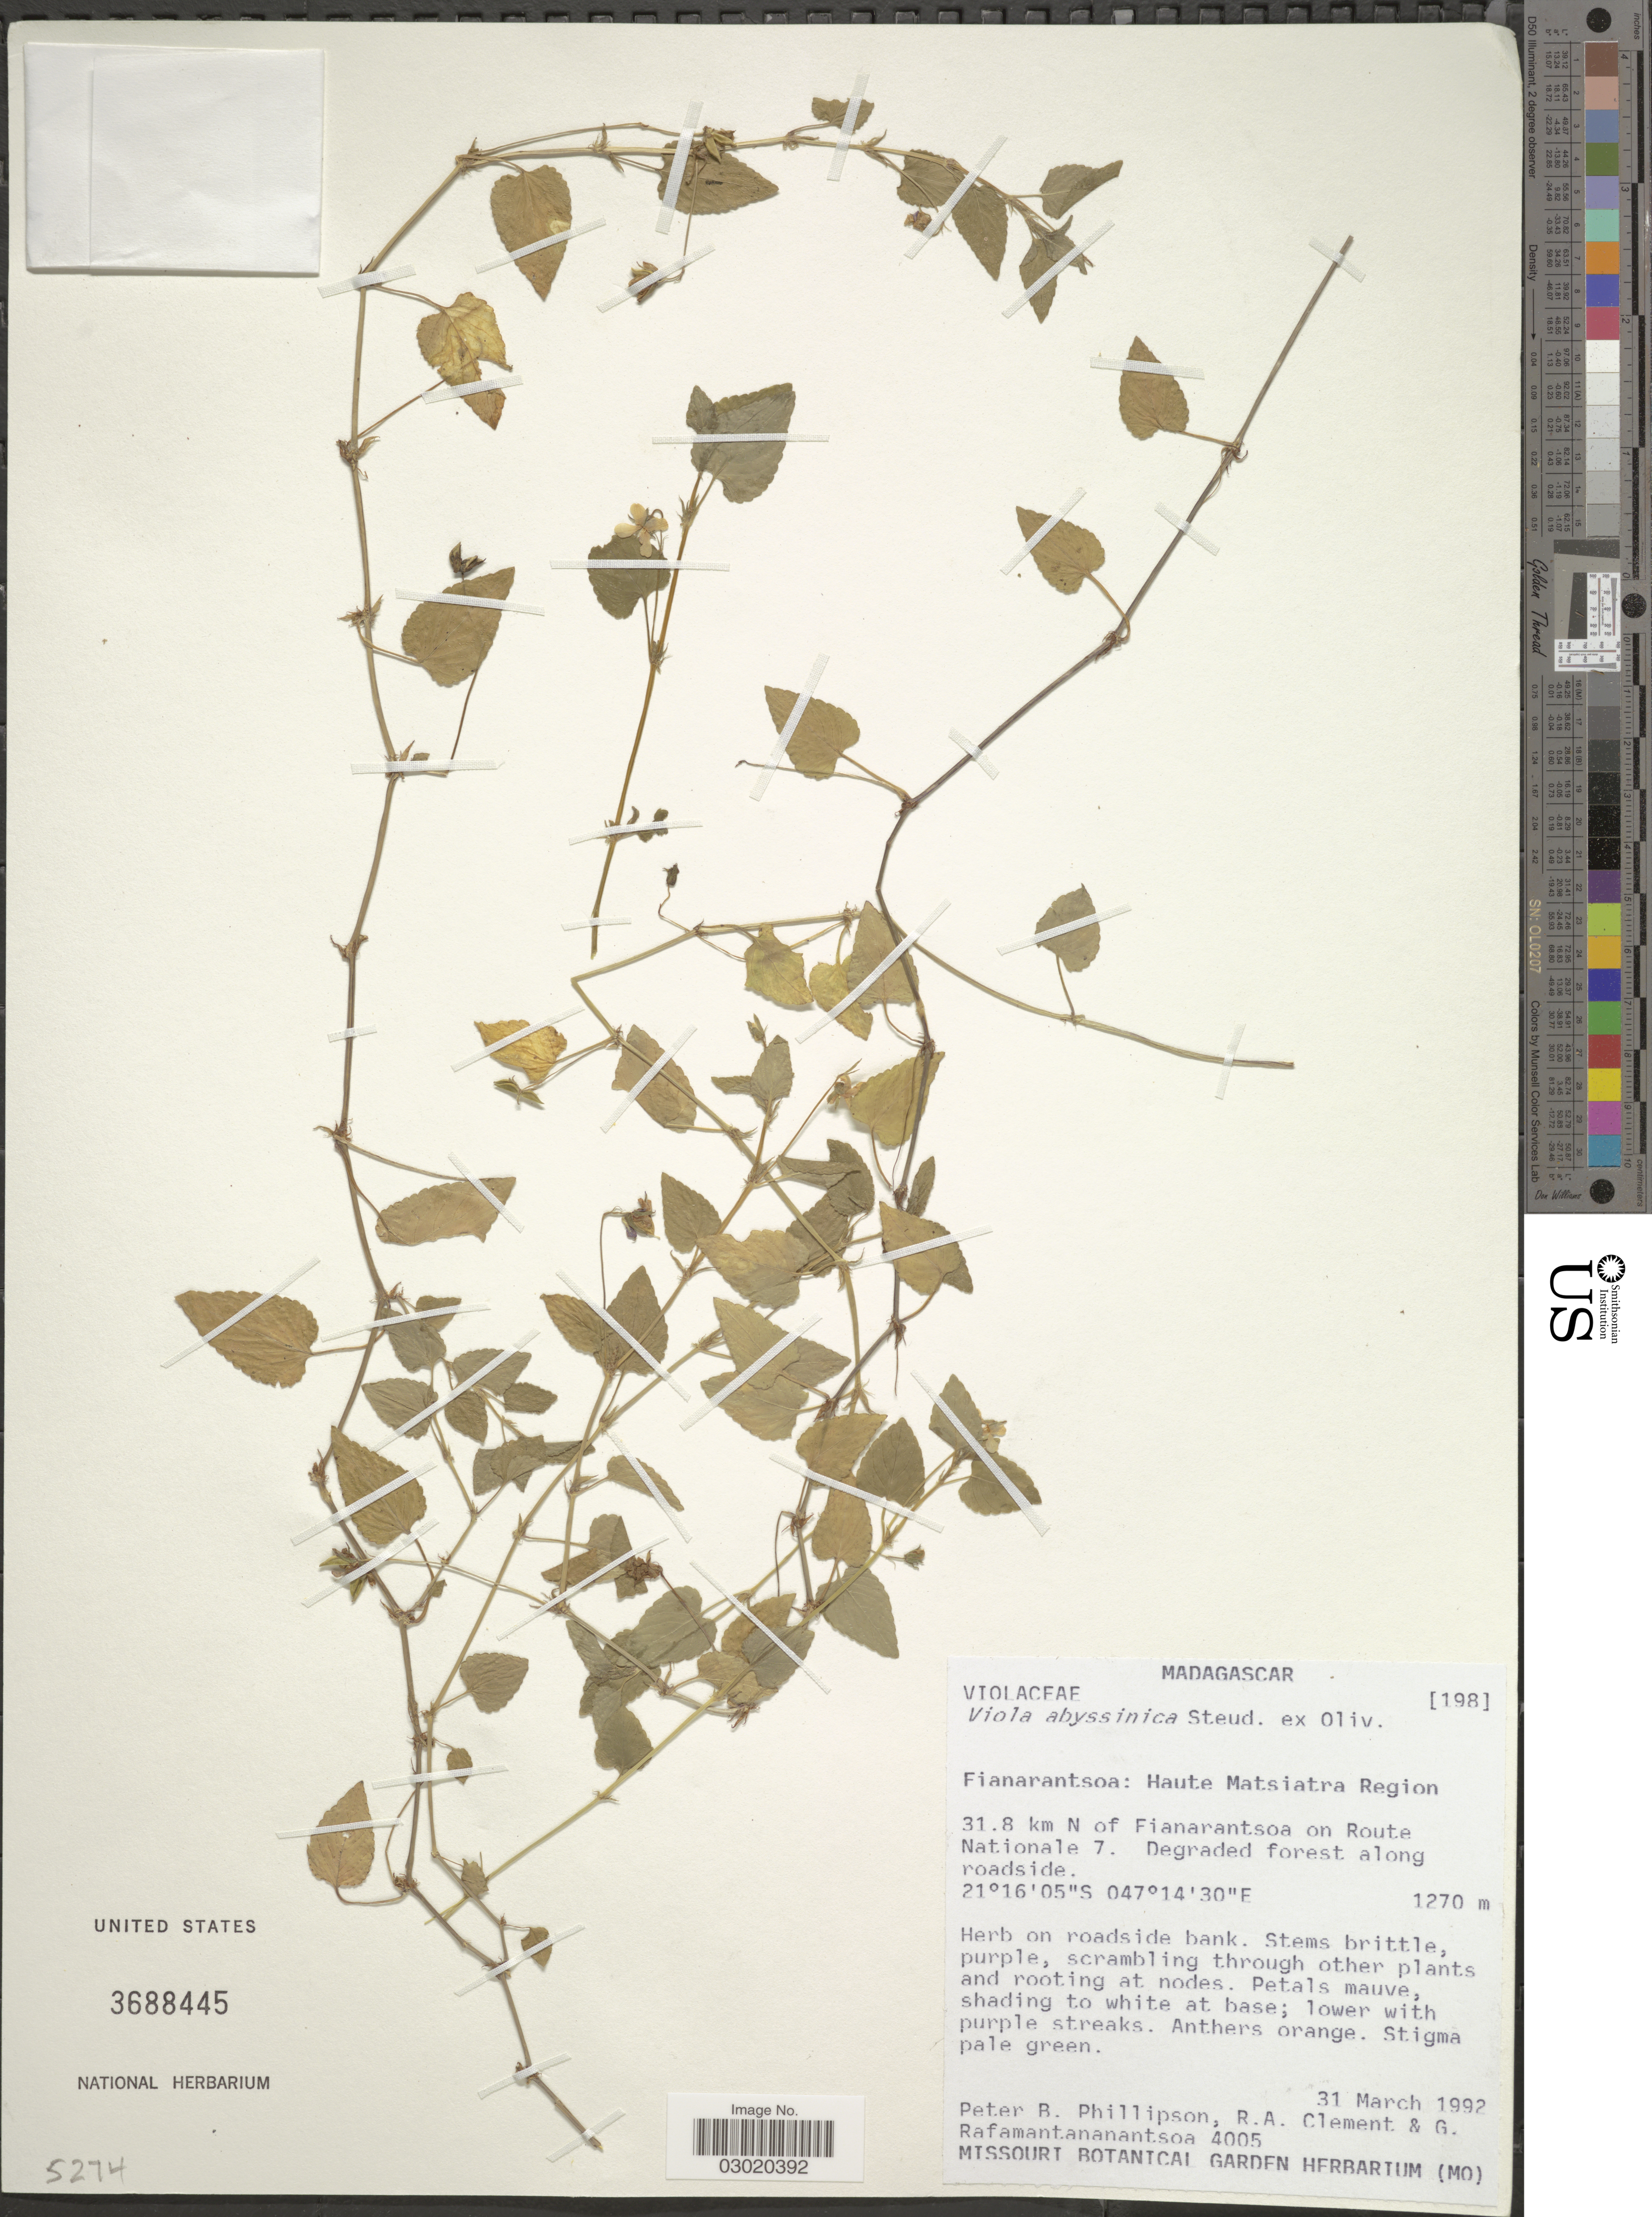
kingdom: Plantae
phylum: Tracheophyta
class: Magnoliopsida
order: Malpighiales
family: Violaceae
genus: Viola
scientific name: Viola abyssinica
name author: Steud. ex Oliv.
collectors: P. B. Phillipson, R. A.Clement & G. Rafamantanantsoa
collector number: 4005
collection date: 1992-03-31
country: Madagascar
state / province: Haute Matsiatra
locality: Haute Matsiatra Region. 31.8 km N of Fianarantsoa on Route Nationale 7.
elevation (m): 1270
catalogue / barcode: US 3688445